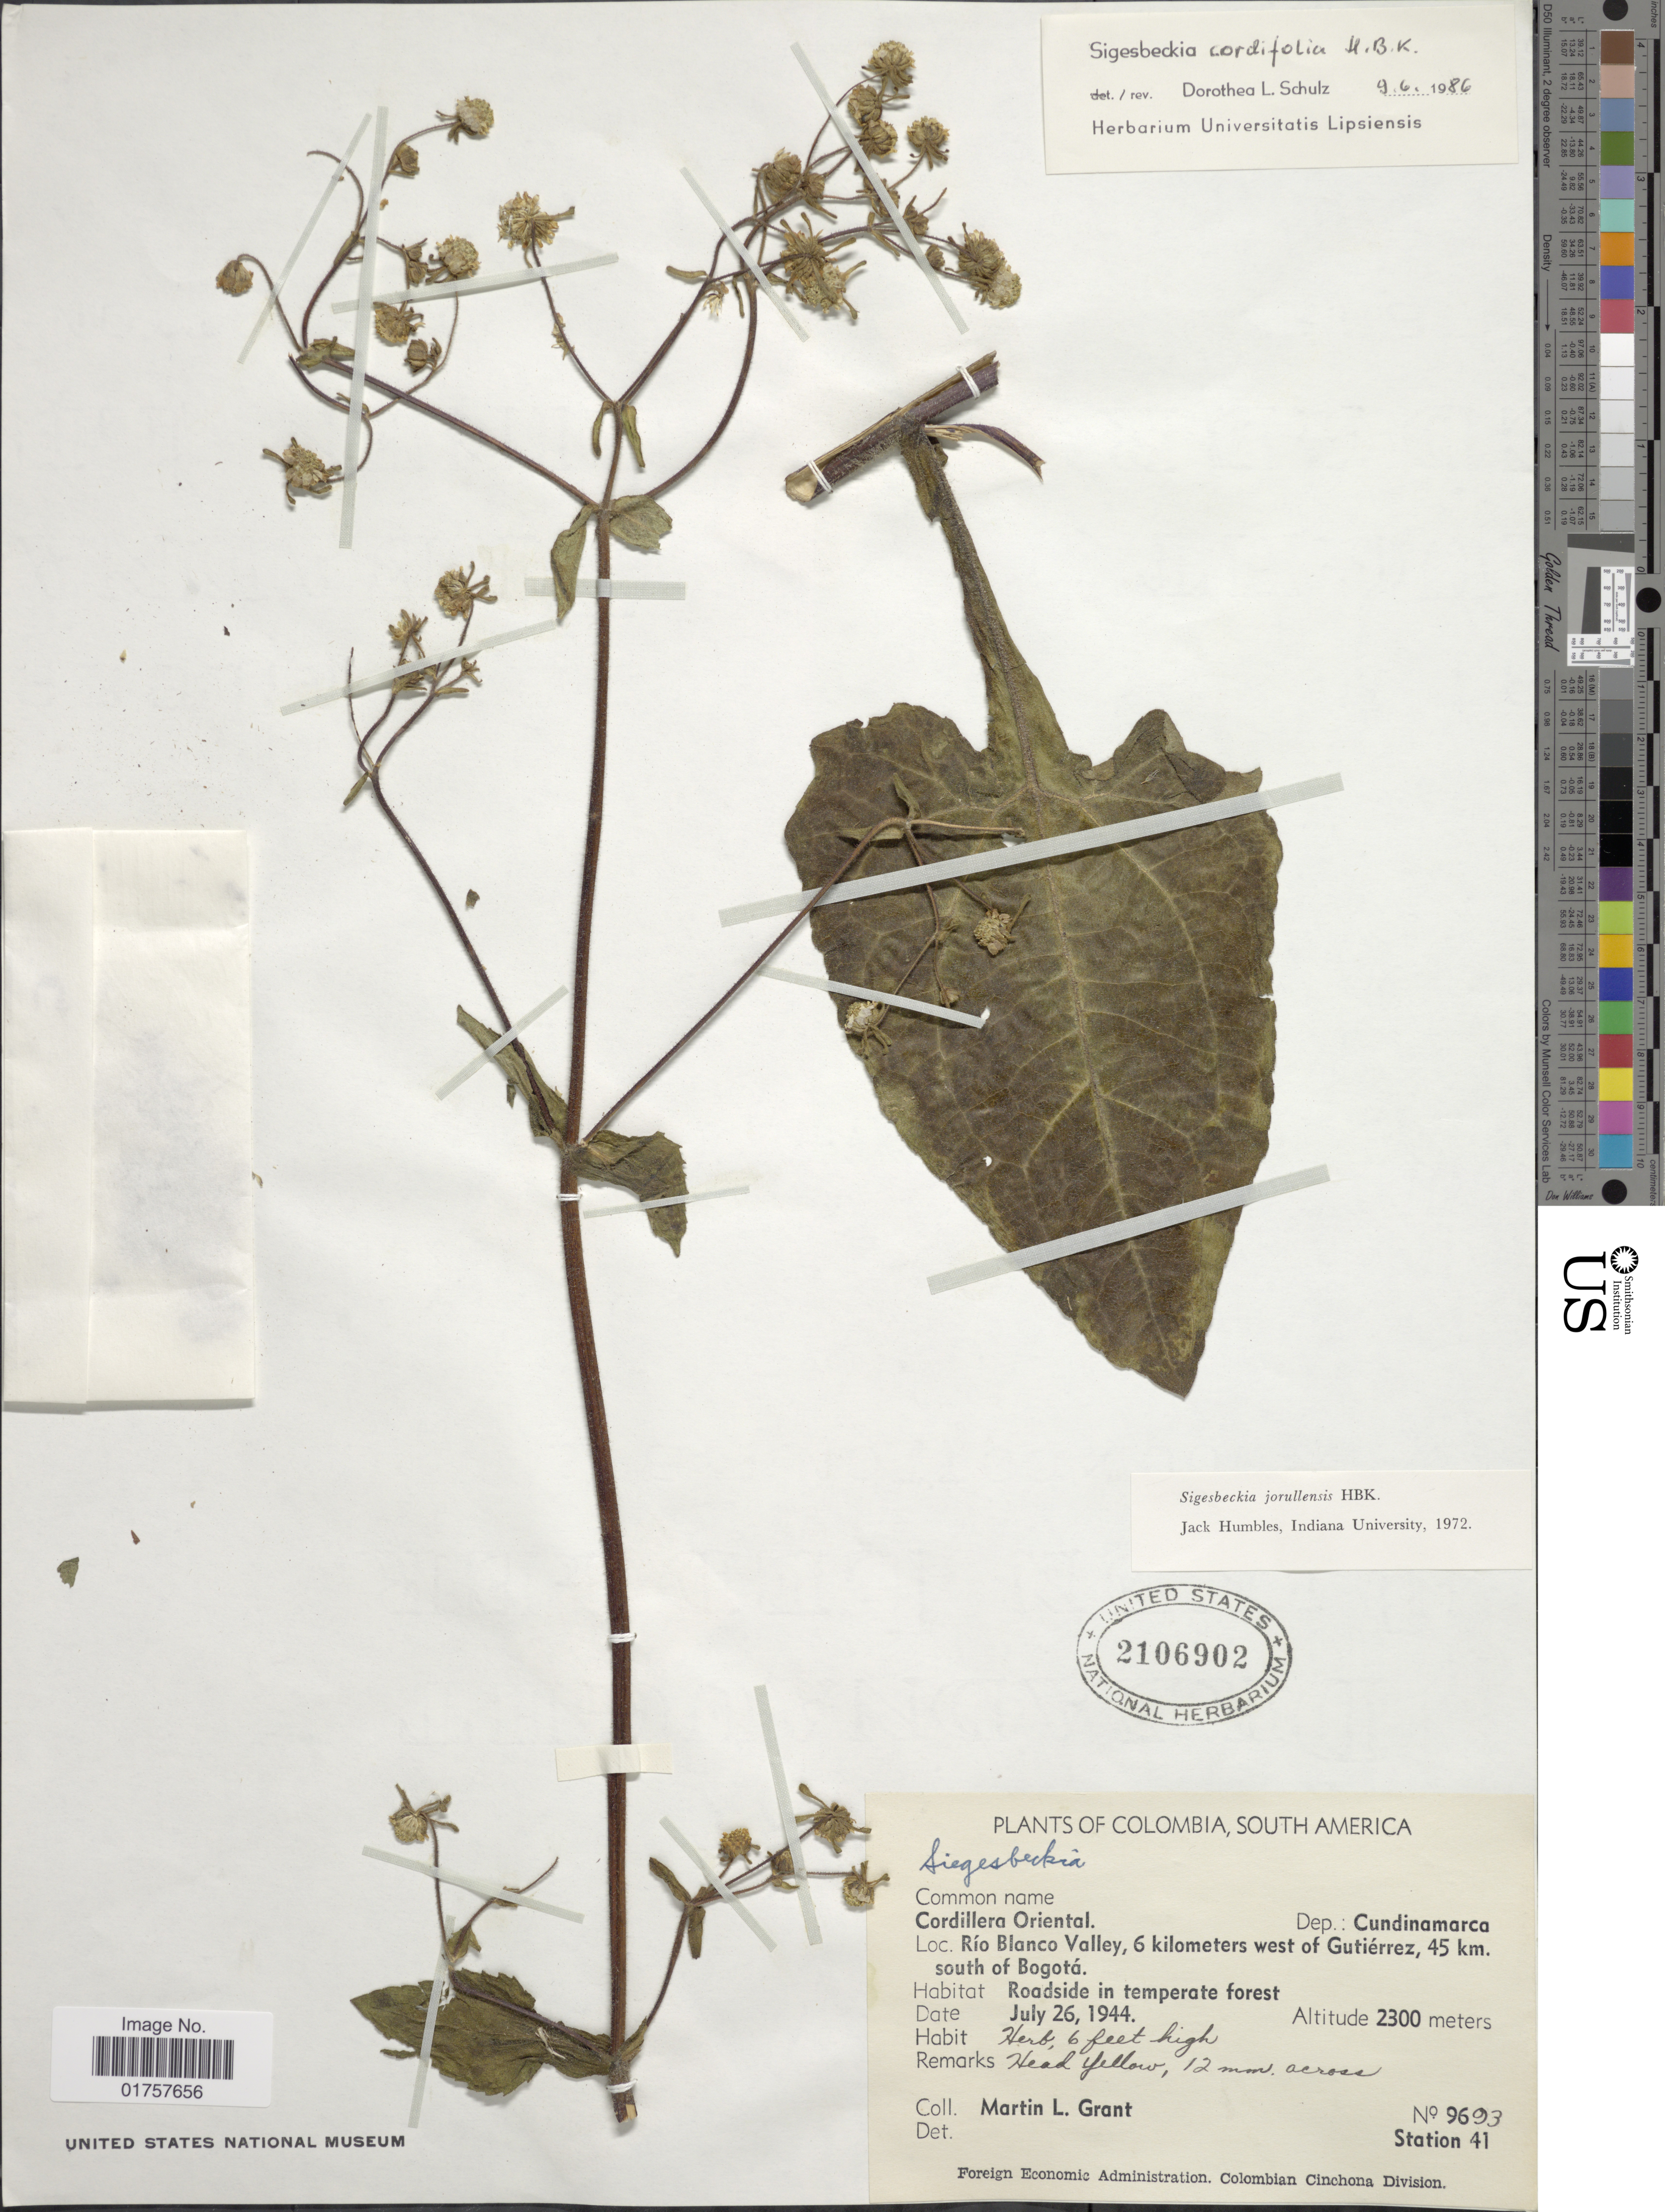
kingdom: Plantae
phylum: Tracheophyta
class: Magnoliopsida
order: Asterales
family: Asteraceae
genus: Sigesbeckia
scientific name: Sigesbeckia cordifolia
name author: Kunth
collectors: M. L. Grant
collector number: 9693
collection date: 1944-07-26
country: Colombia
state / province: Cundinamarca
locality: Cordillera Oriental. Río Blanco Valley, 6 kilometers west of Gutiérrez, 45 km. south of Bogotá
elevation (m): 2300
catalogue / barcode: US 2106902